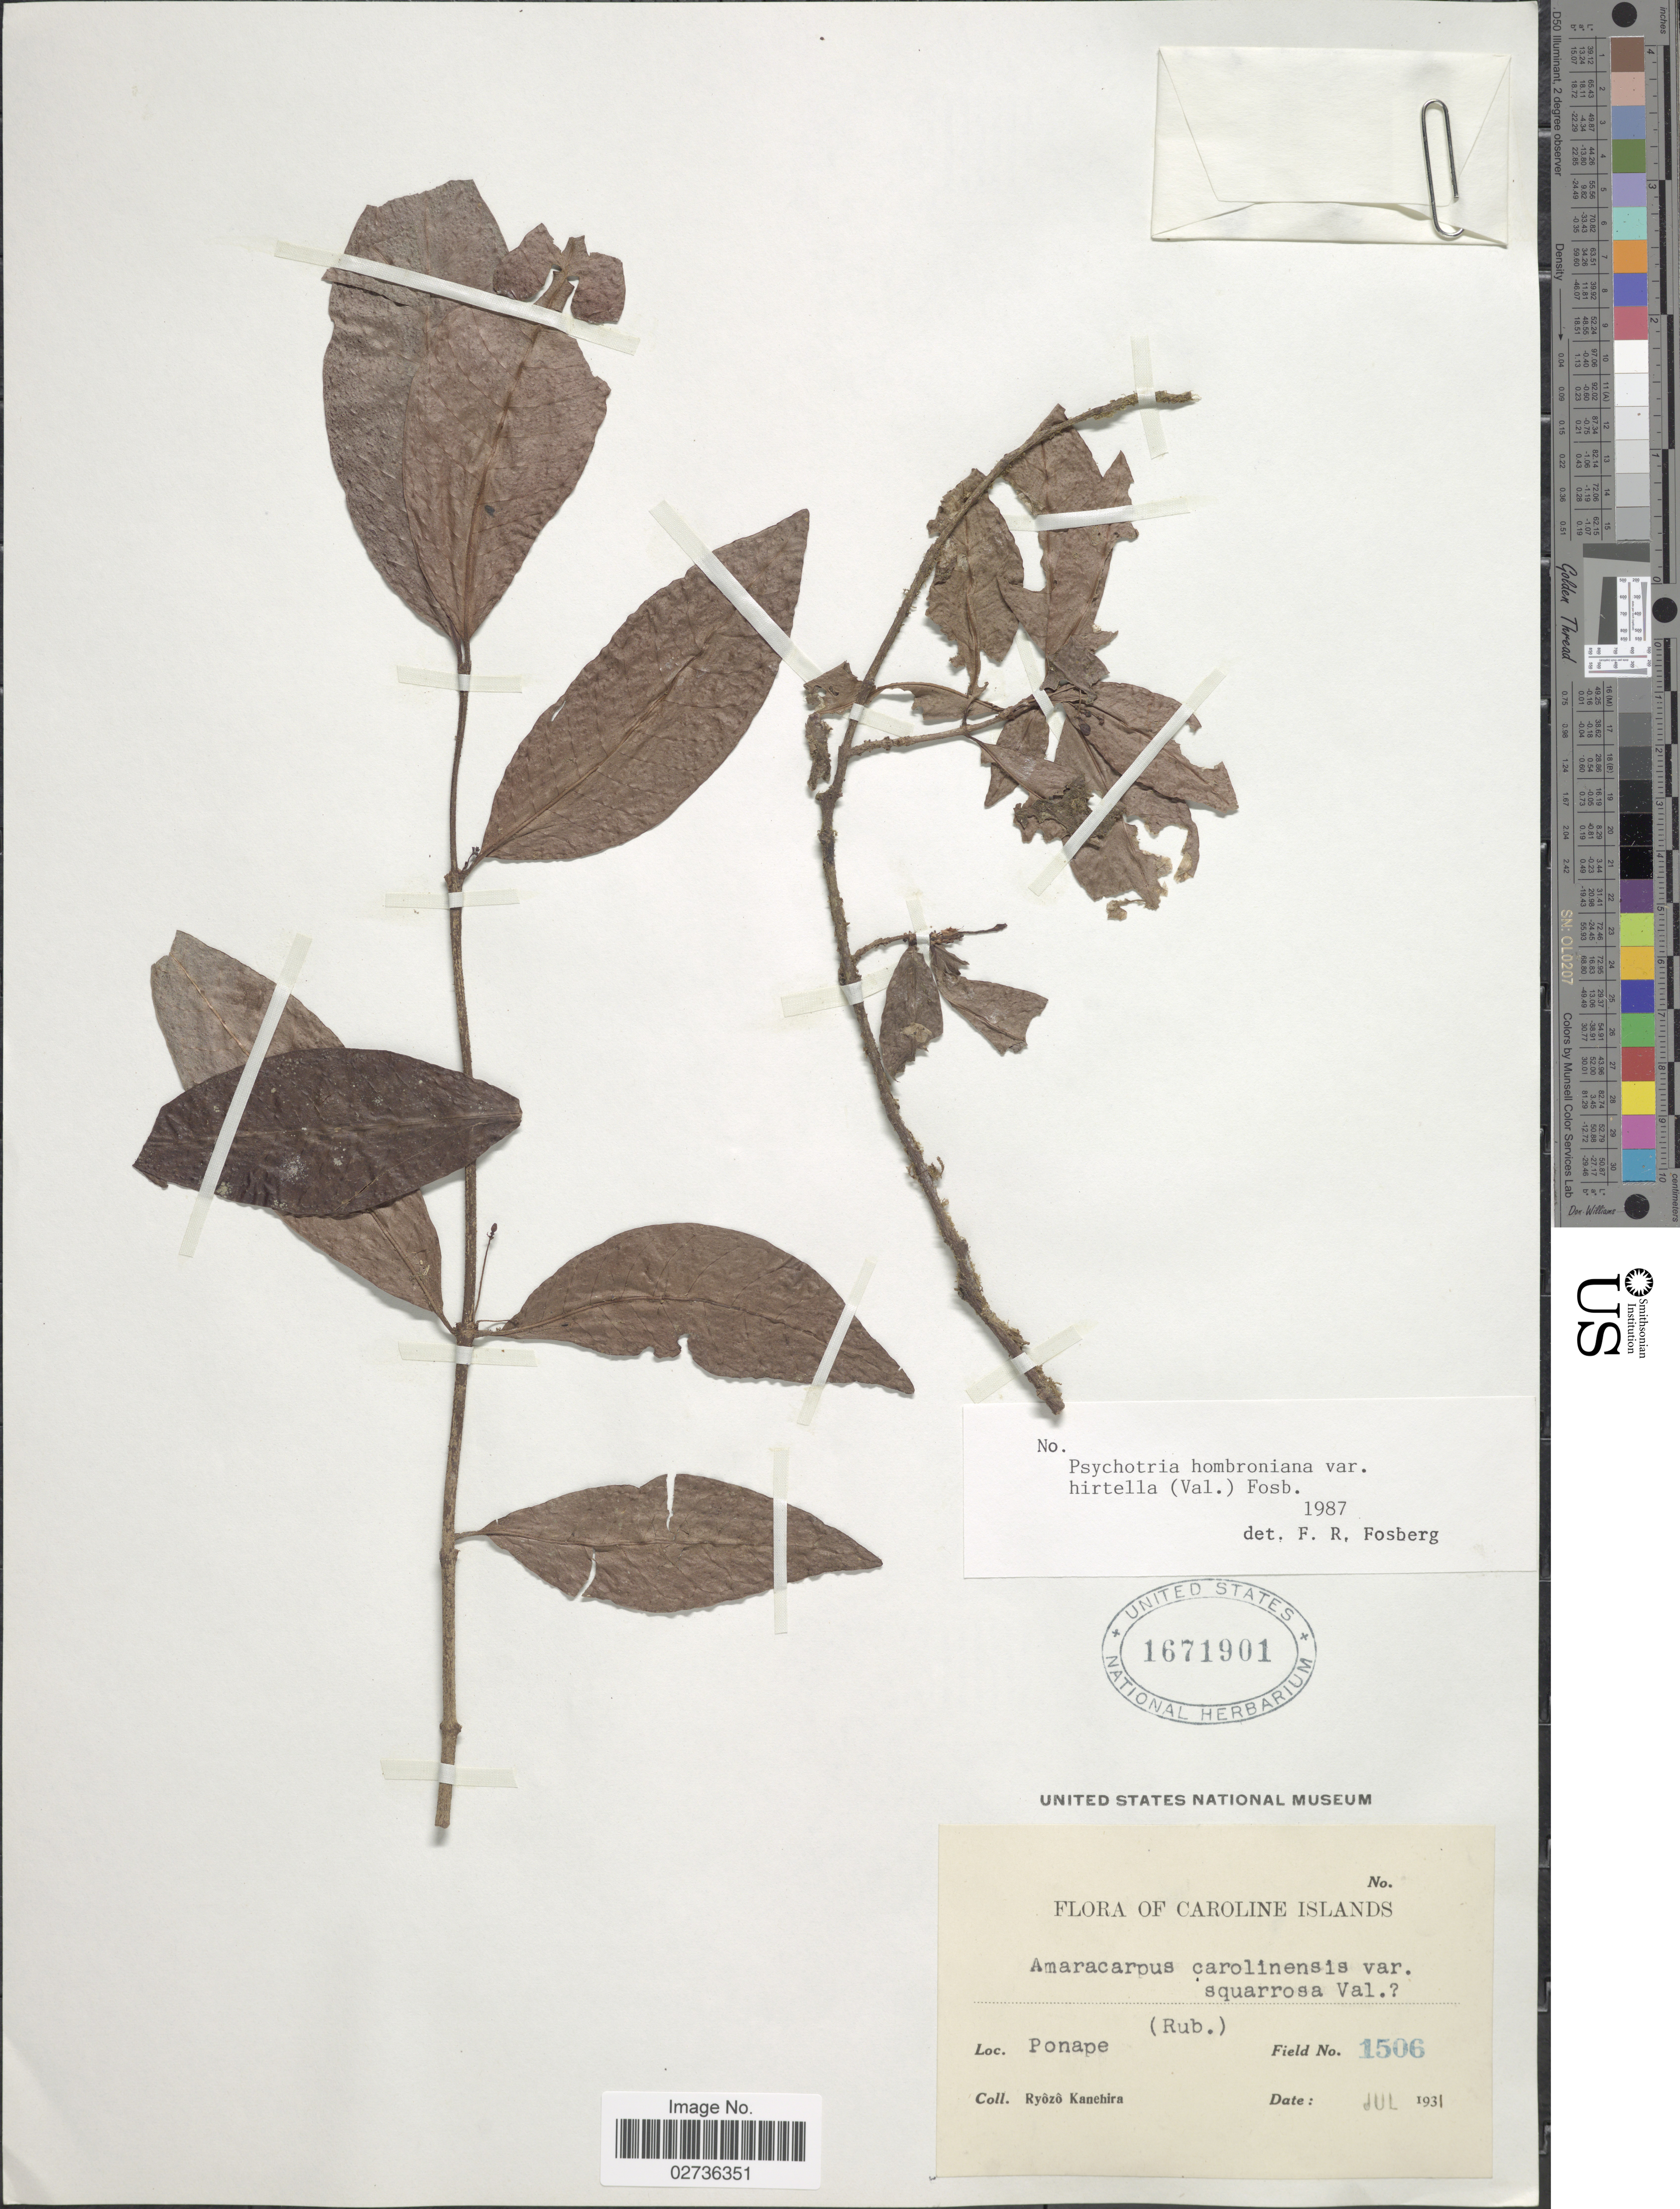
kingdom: Plantae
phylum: Tracheophyta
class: Magnoliopsida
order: Gentianales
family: Rubiaceae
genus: Psychotria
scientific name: Psychotria hombroniana var. hirtella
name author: (Valeton) Fosberg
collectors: R. Kanehira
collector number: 1506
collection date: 1931-07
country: Micronesia, Federated States of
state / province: Pohnpei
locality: Caroline Islands. Ponape.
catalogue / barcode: US 1671901